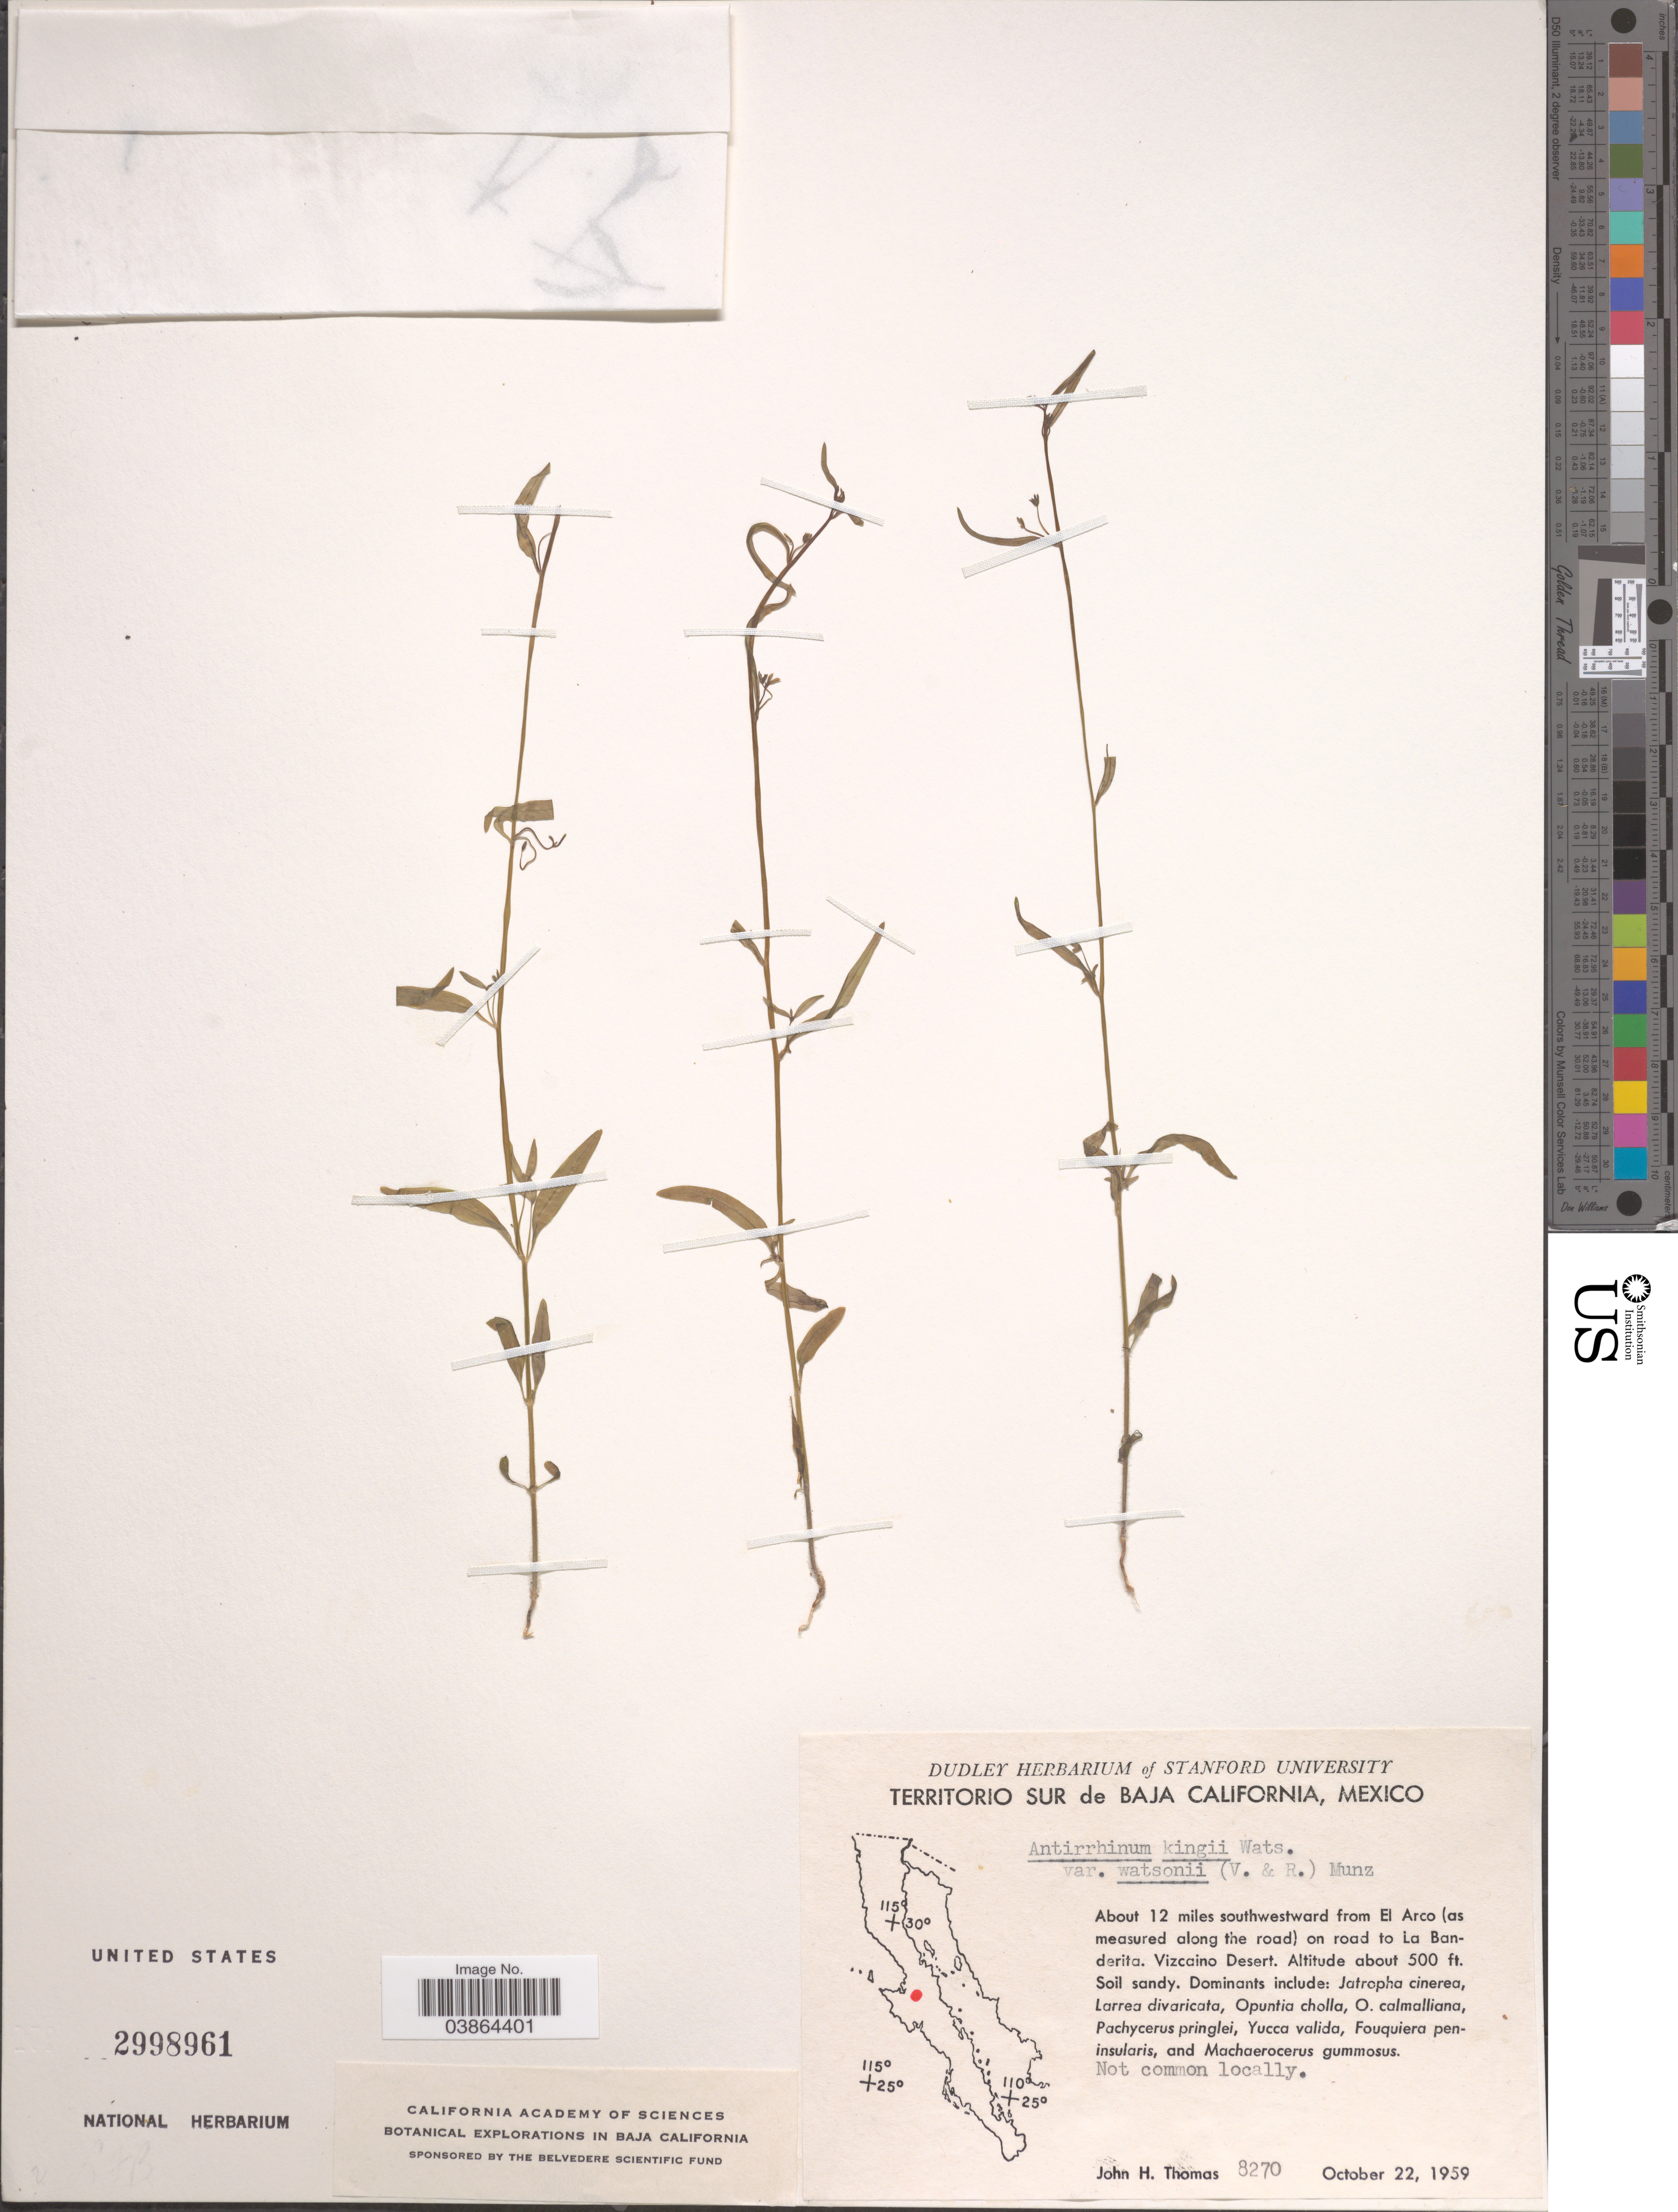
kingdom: Plantae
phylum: Tracheophyta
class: Magnoliopsida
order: Lamiales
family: Plantaginaceae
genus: Sairocarpus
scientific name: Sairocarpus kingii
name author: (S. Watson) D.A. Sutton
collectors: J. H. Thomas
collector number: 8270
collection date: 1959-10-22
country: Mexico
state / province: Baja California Sur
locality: About 12 miles southwestward from El Arco (as measured along the road) on road to La Banderita. Vizcaino Desert.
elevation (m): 152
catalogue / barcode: US 2998961